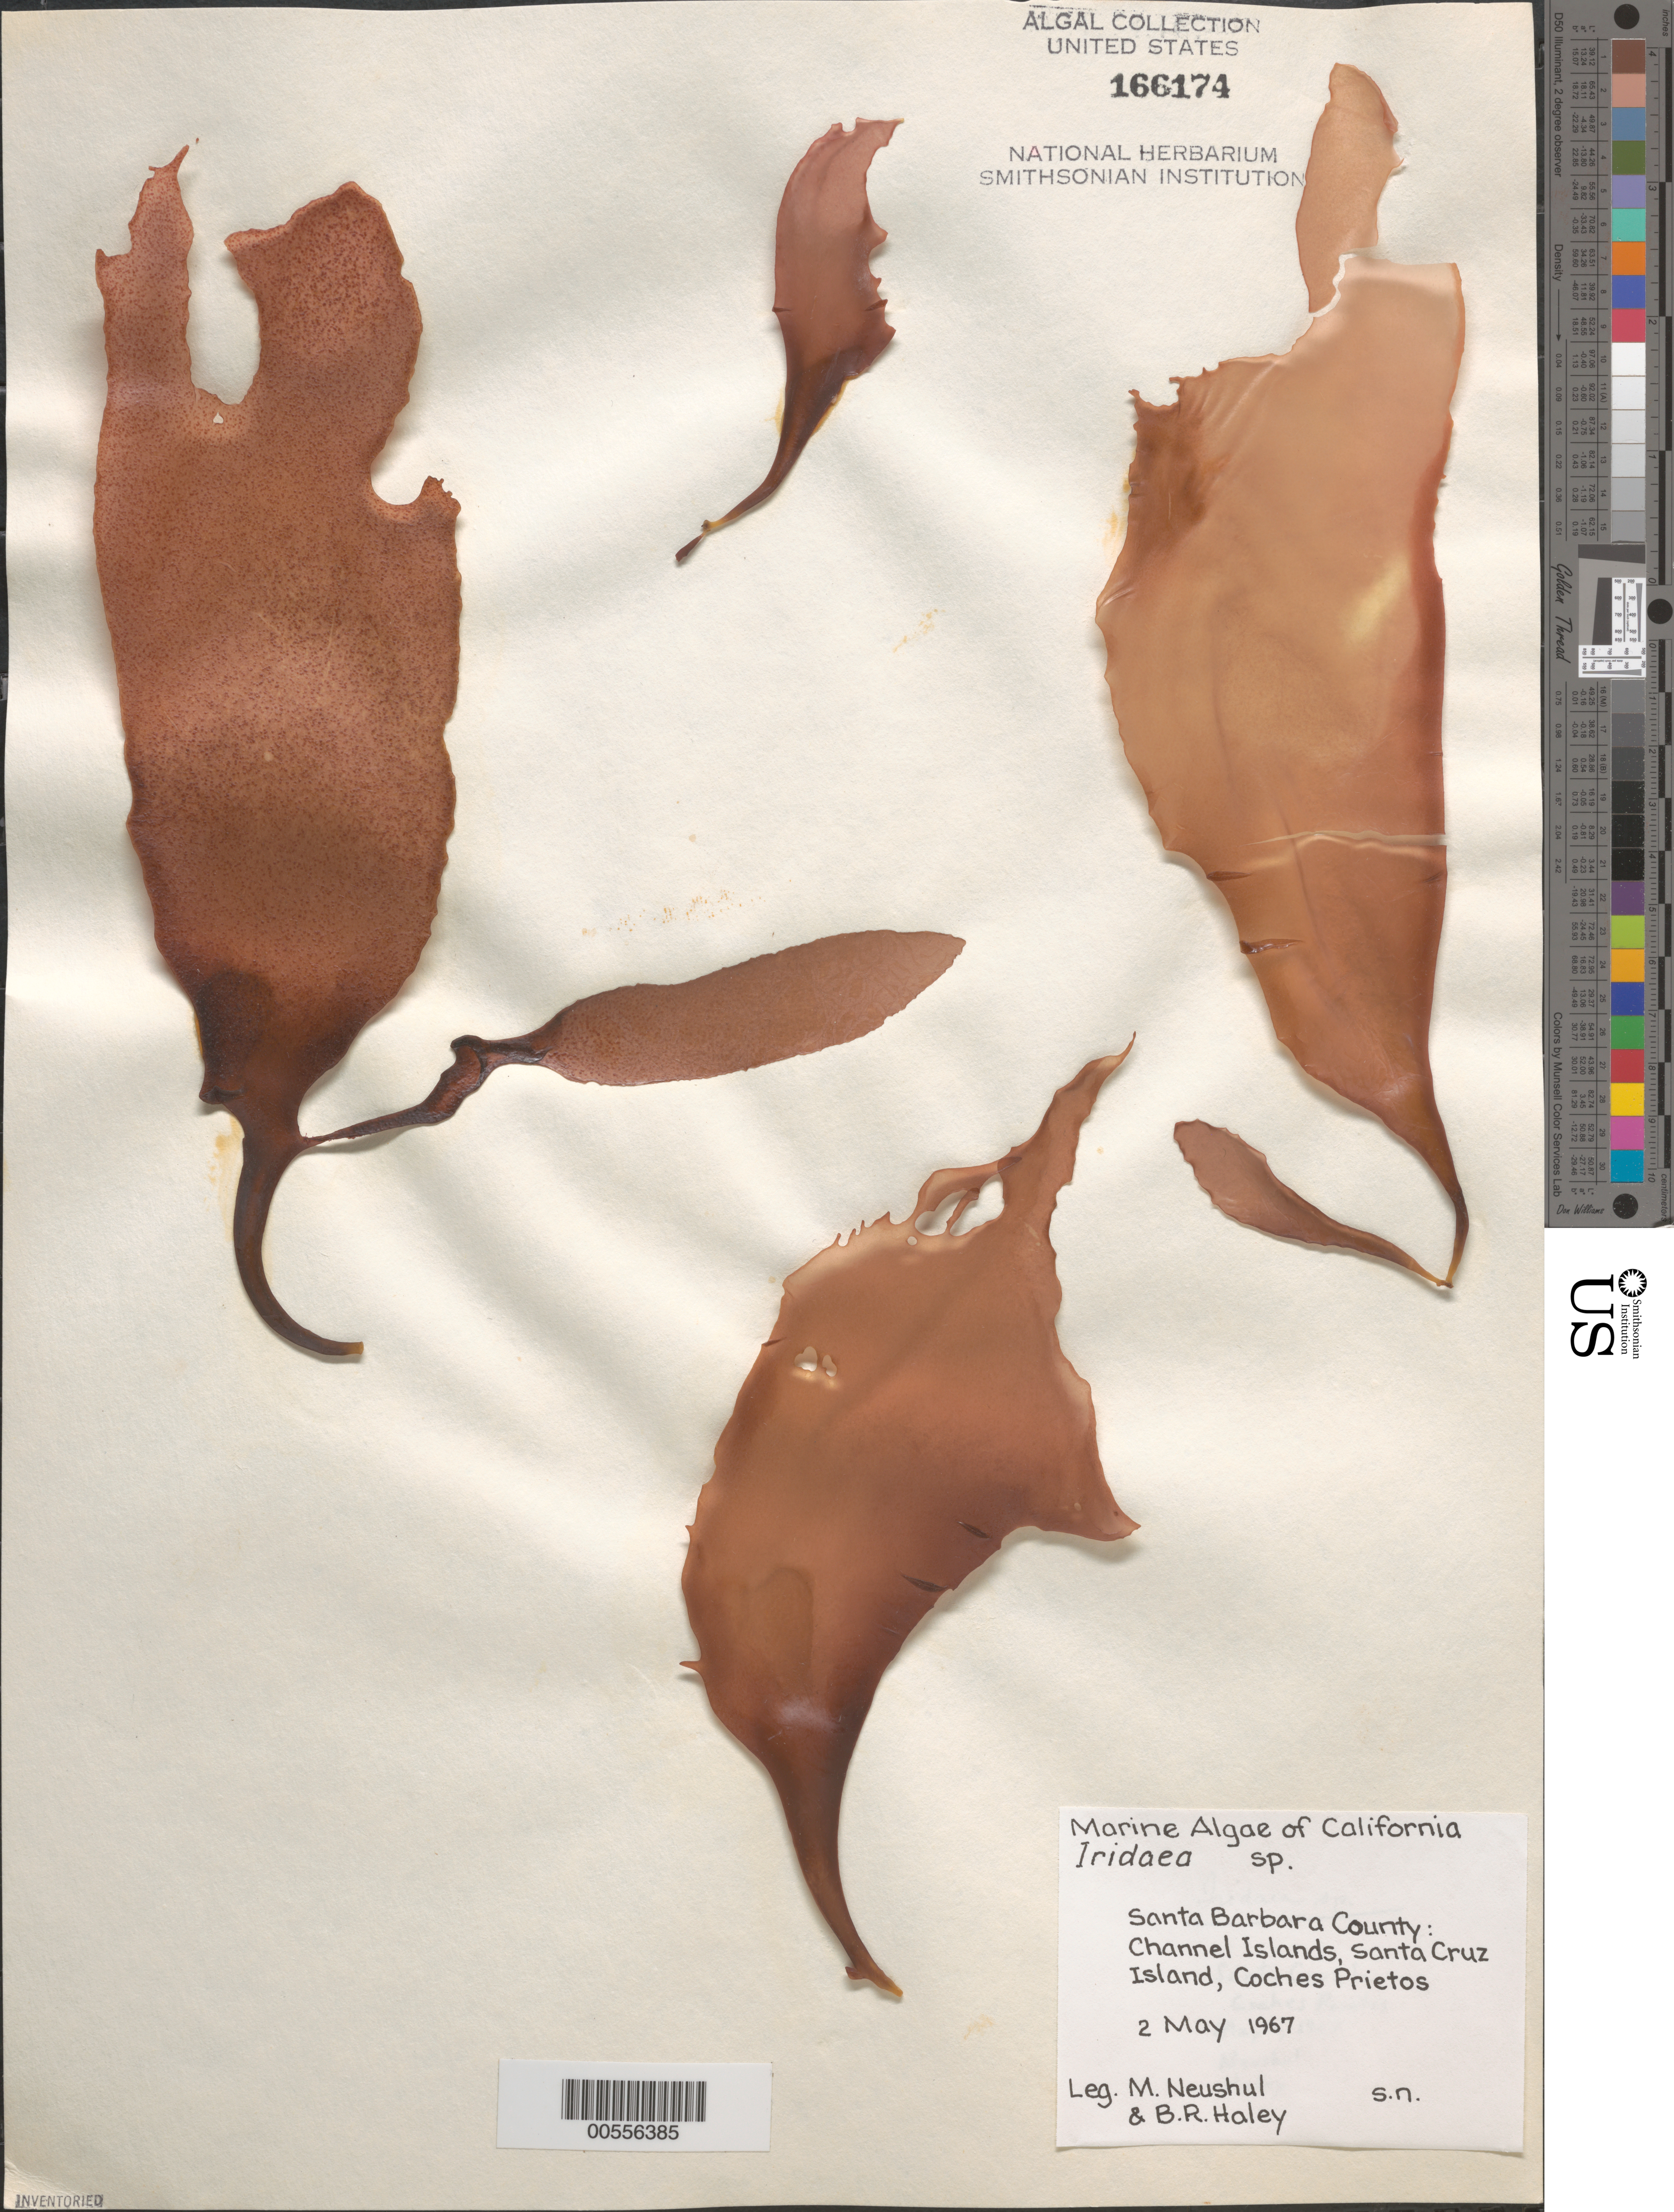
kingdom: Plantae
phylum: Rhodophyta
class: Florideophyceae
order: Gigartinales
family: Gigartinaceae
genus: Iridaea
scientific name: Iridaea sp.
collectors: M. Neushul & B. Haley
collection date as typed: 02 May 1967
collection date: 1967-05-02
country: United States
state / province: California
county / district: Santa Barbara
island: Santa Cruz Island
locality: Coches Prietos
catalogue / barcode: US 166174